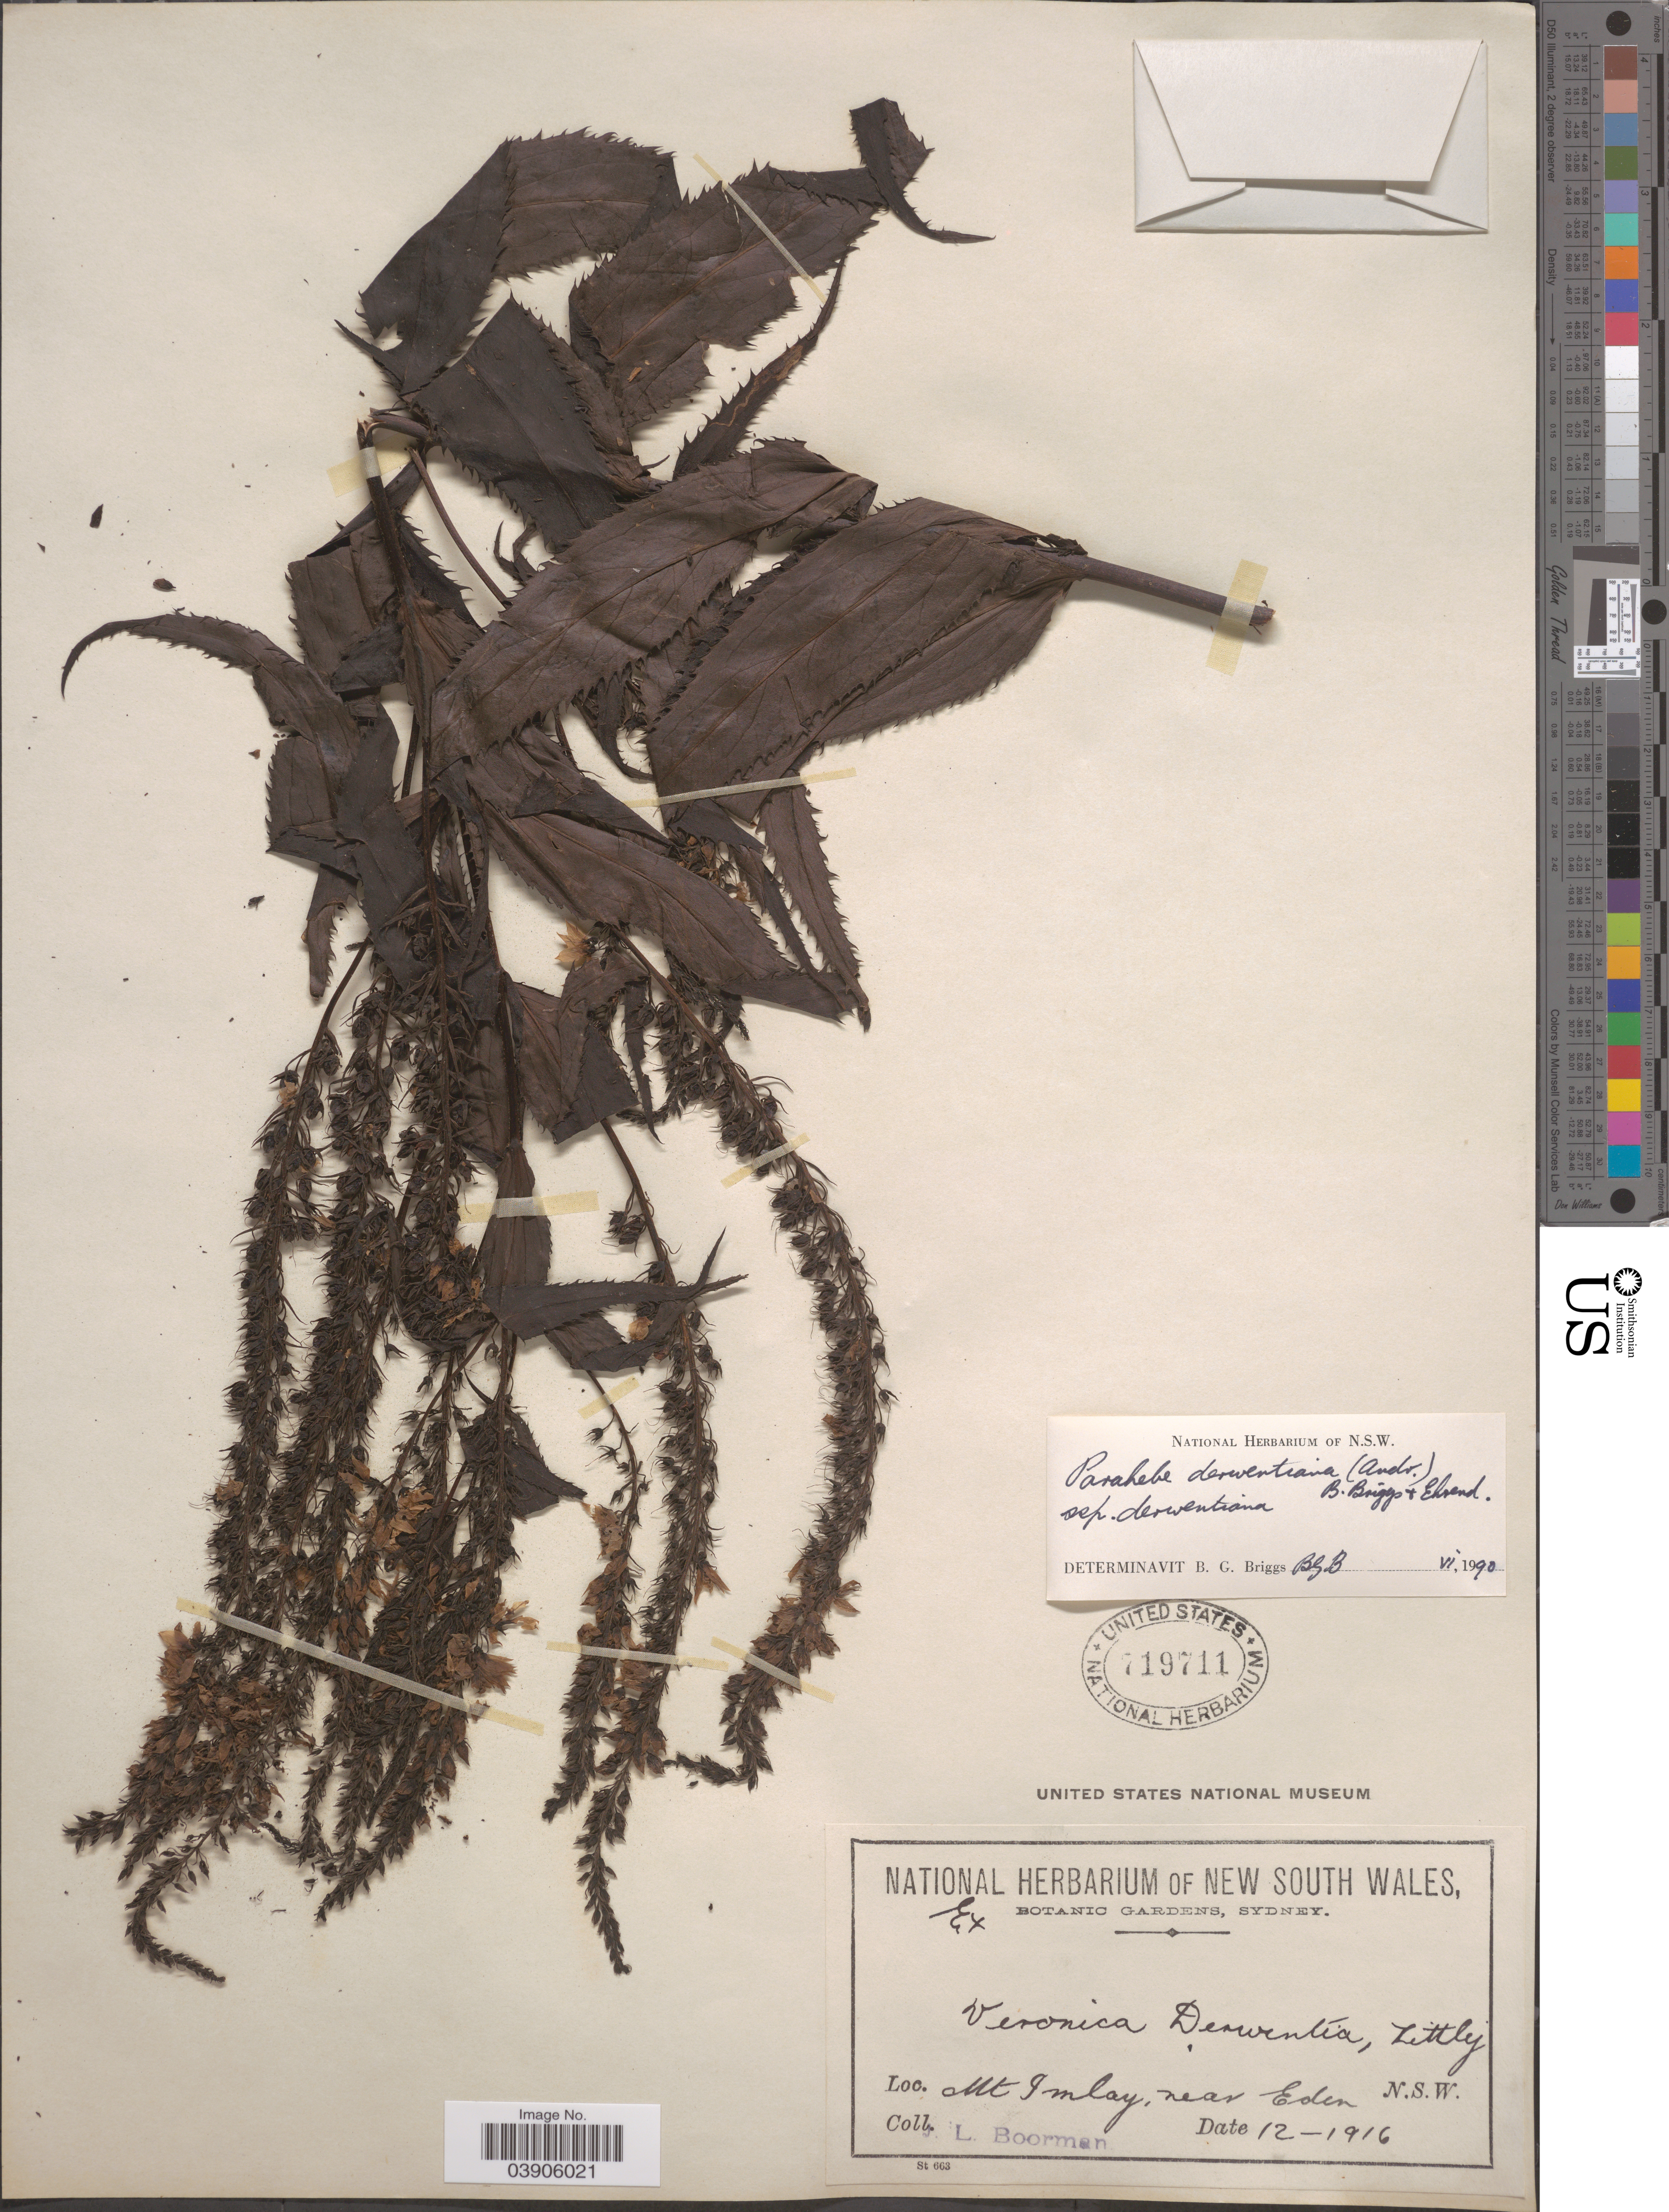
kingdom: Plantae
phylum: Tracheophyta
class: Magnoliopsida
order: Lamiales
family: Plantaginaceae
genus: Parahebe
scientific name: Parahebe derwentiana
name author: (Andrews) B.G. Briggs & Ehrend.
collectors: J. Boorman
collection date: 1916-12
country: Australia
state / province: New South Wales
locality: Mt Imlay, near Eden. N.S.W.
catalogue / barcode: US 719711